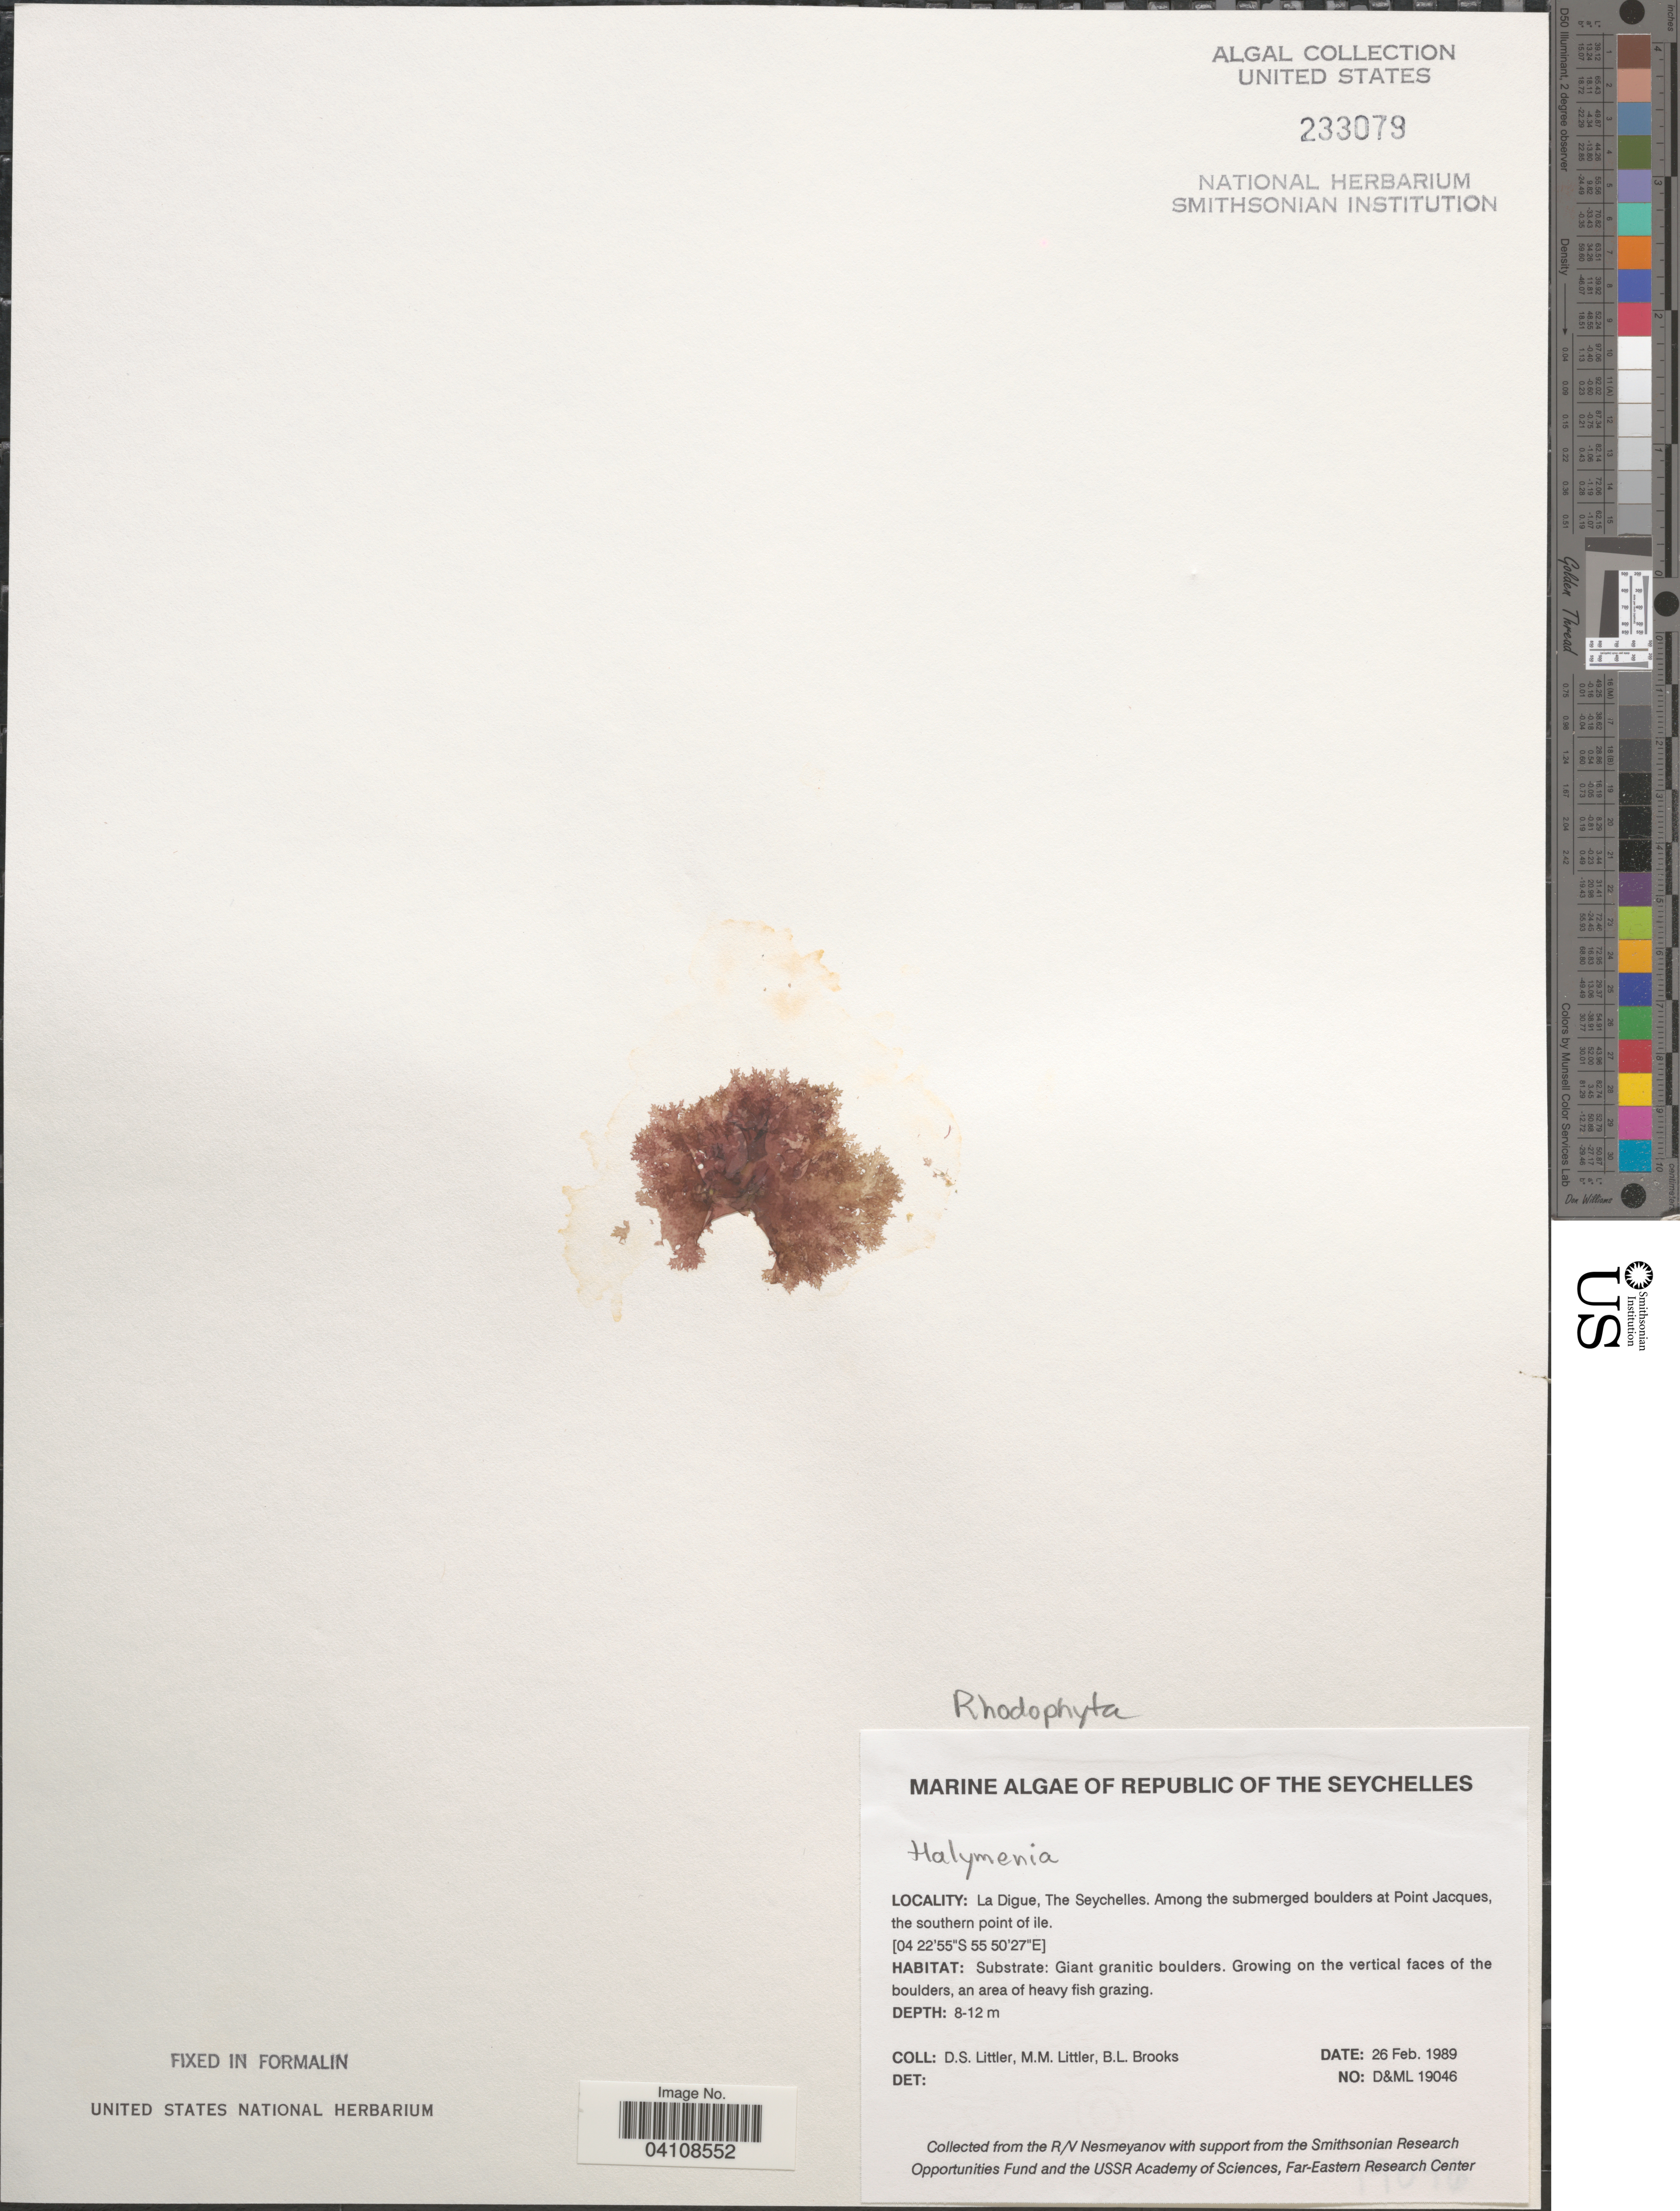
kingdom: Plantae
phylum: Rhodophyta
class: Florideophyceae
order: Halymeniales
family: Halymeniaceae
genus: Halymenia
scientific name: Halymenia sp.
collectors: D. S. Littler & B. Brooks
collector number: D&ML19046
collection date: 1989-02-26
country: Seychelles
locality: Republic of The Seychelles. La Digue. Among the submerged boulders at Point Jacques, the southern point of ile.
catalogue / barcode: US 233079